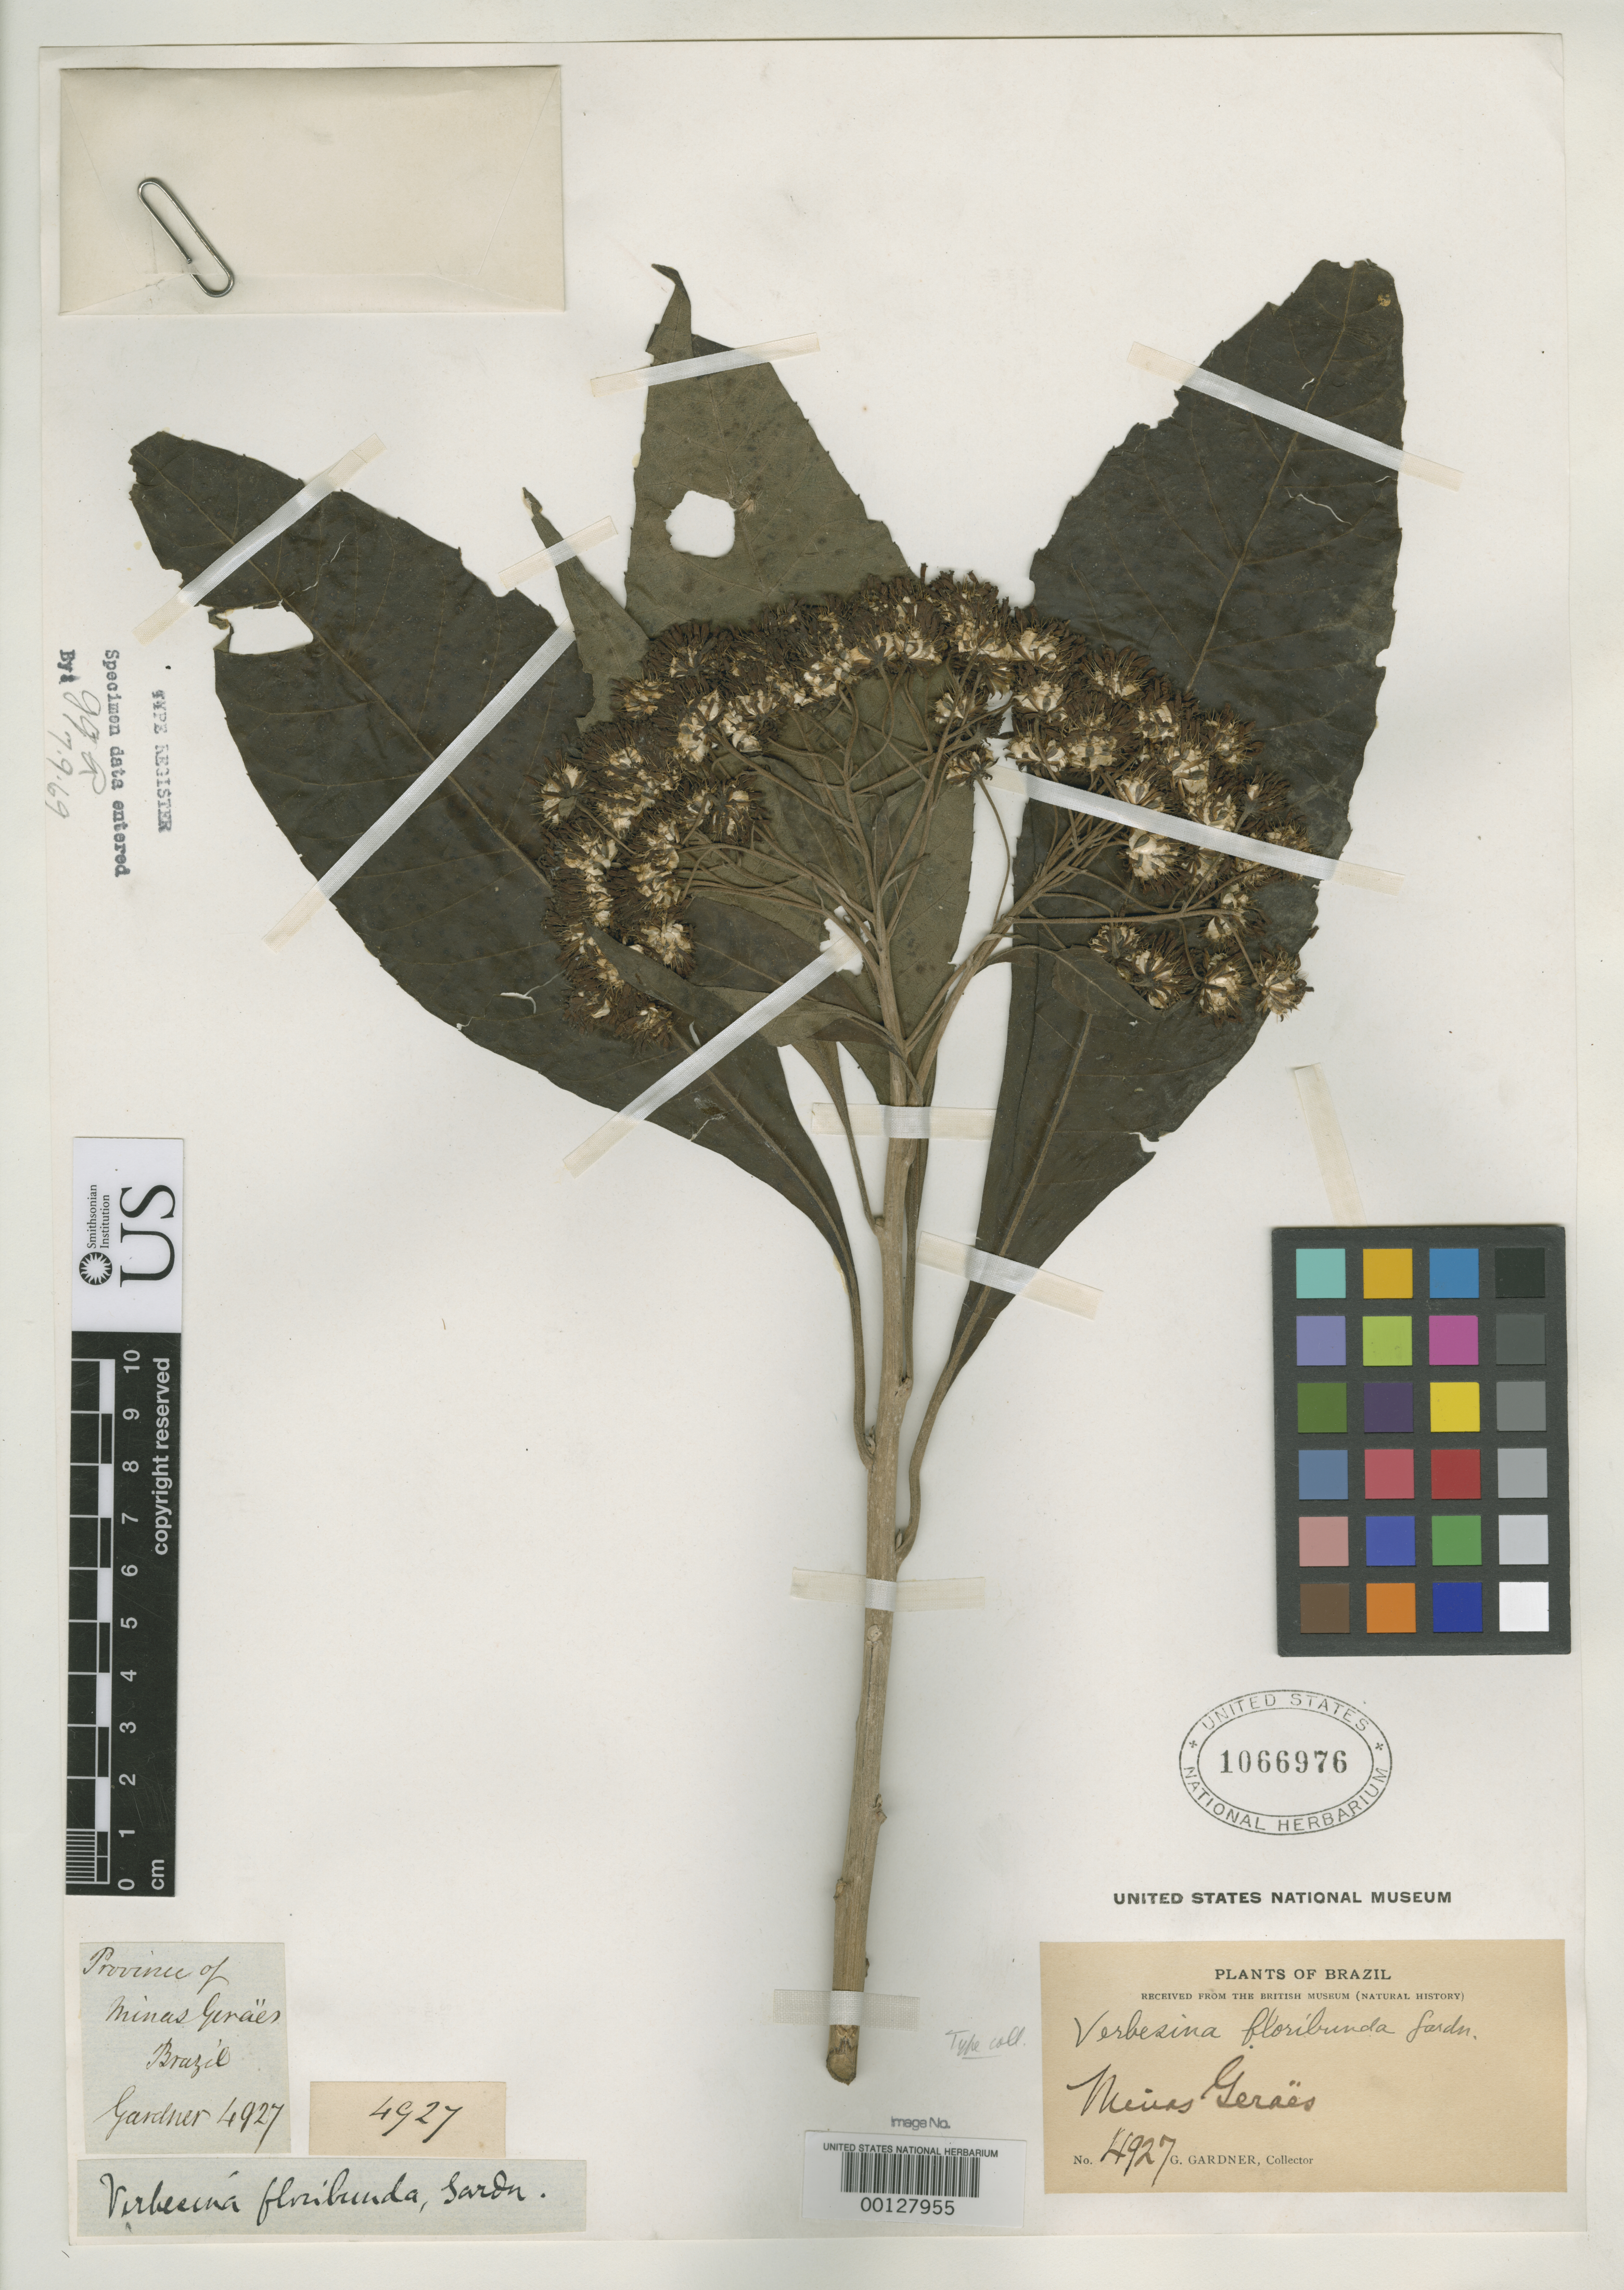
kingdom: Plantae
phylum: Tracheophyta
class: Magnoliopsida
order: Asterales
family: Asteraceae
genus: Verbesina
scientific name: Verbesina floribunda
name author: Gardner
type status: Isotype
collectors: G. Gardner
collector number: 4827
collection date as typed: Aug 1840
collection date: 1840-08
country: Brazil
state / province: Minas Gerais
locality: Near Villa do Principe.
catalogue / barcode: US 1066976